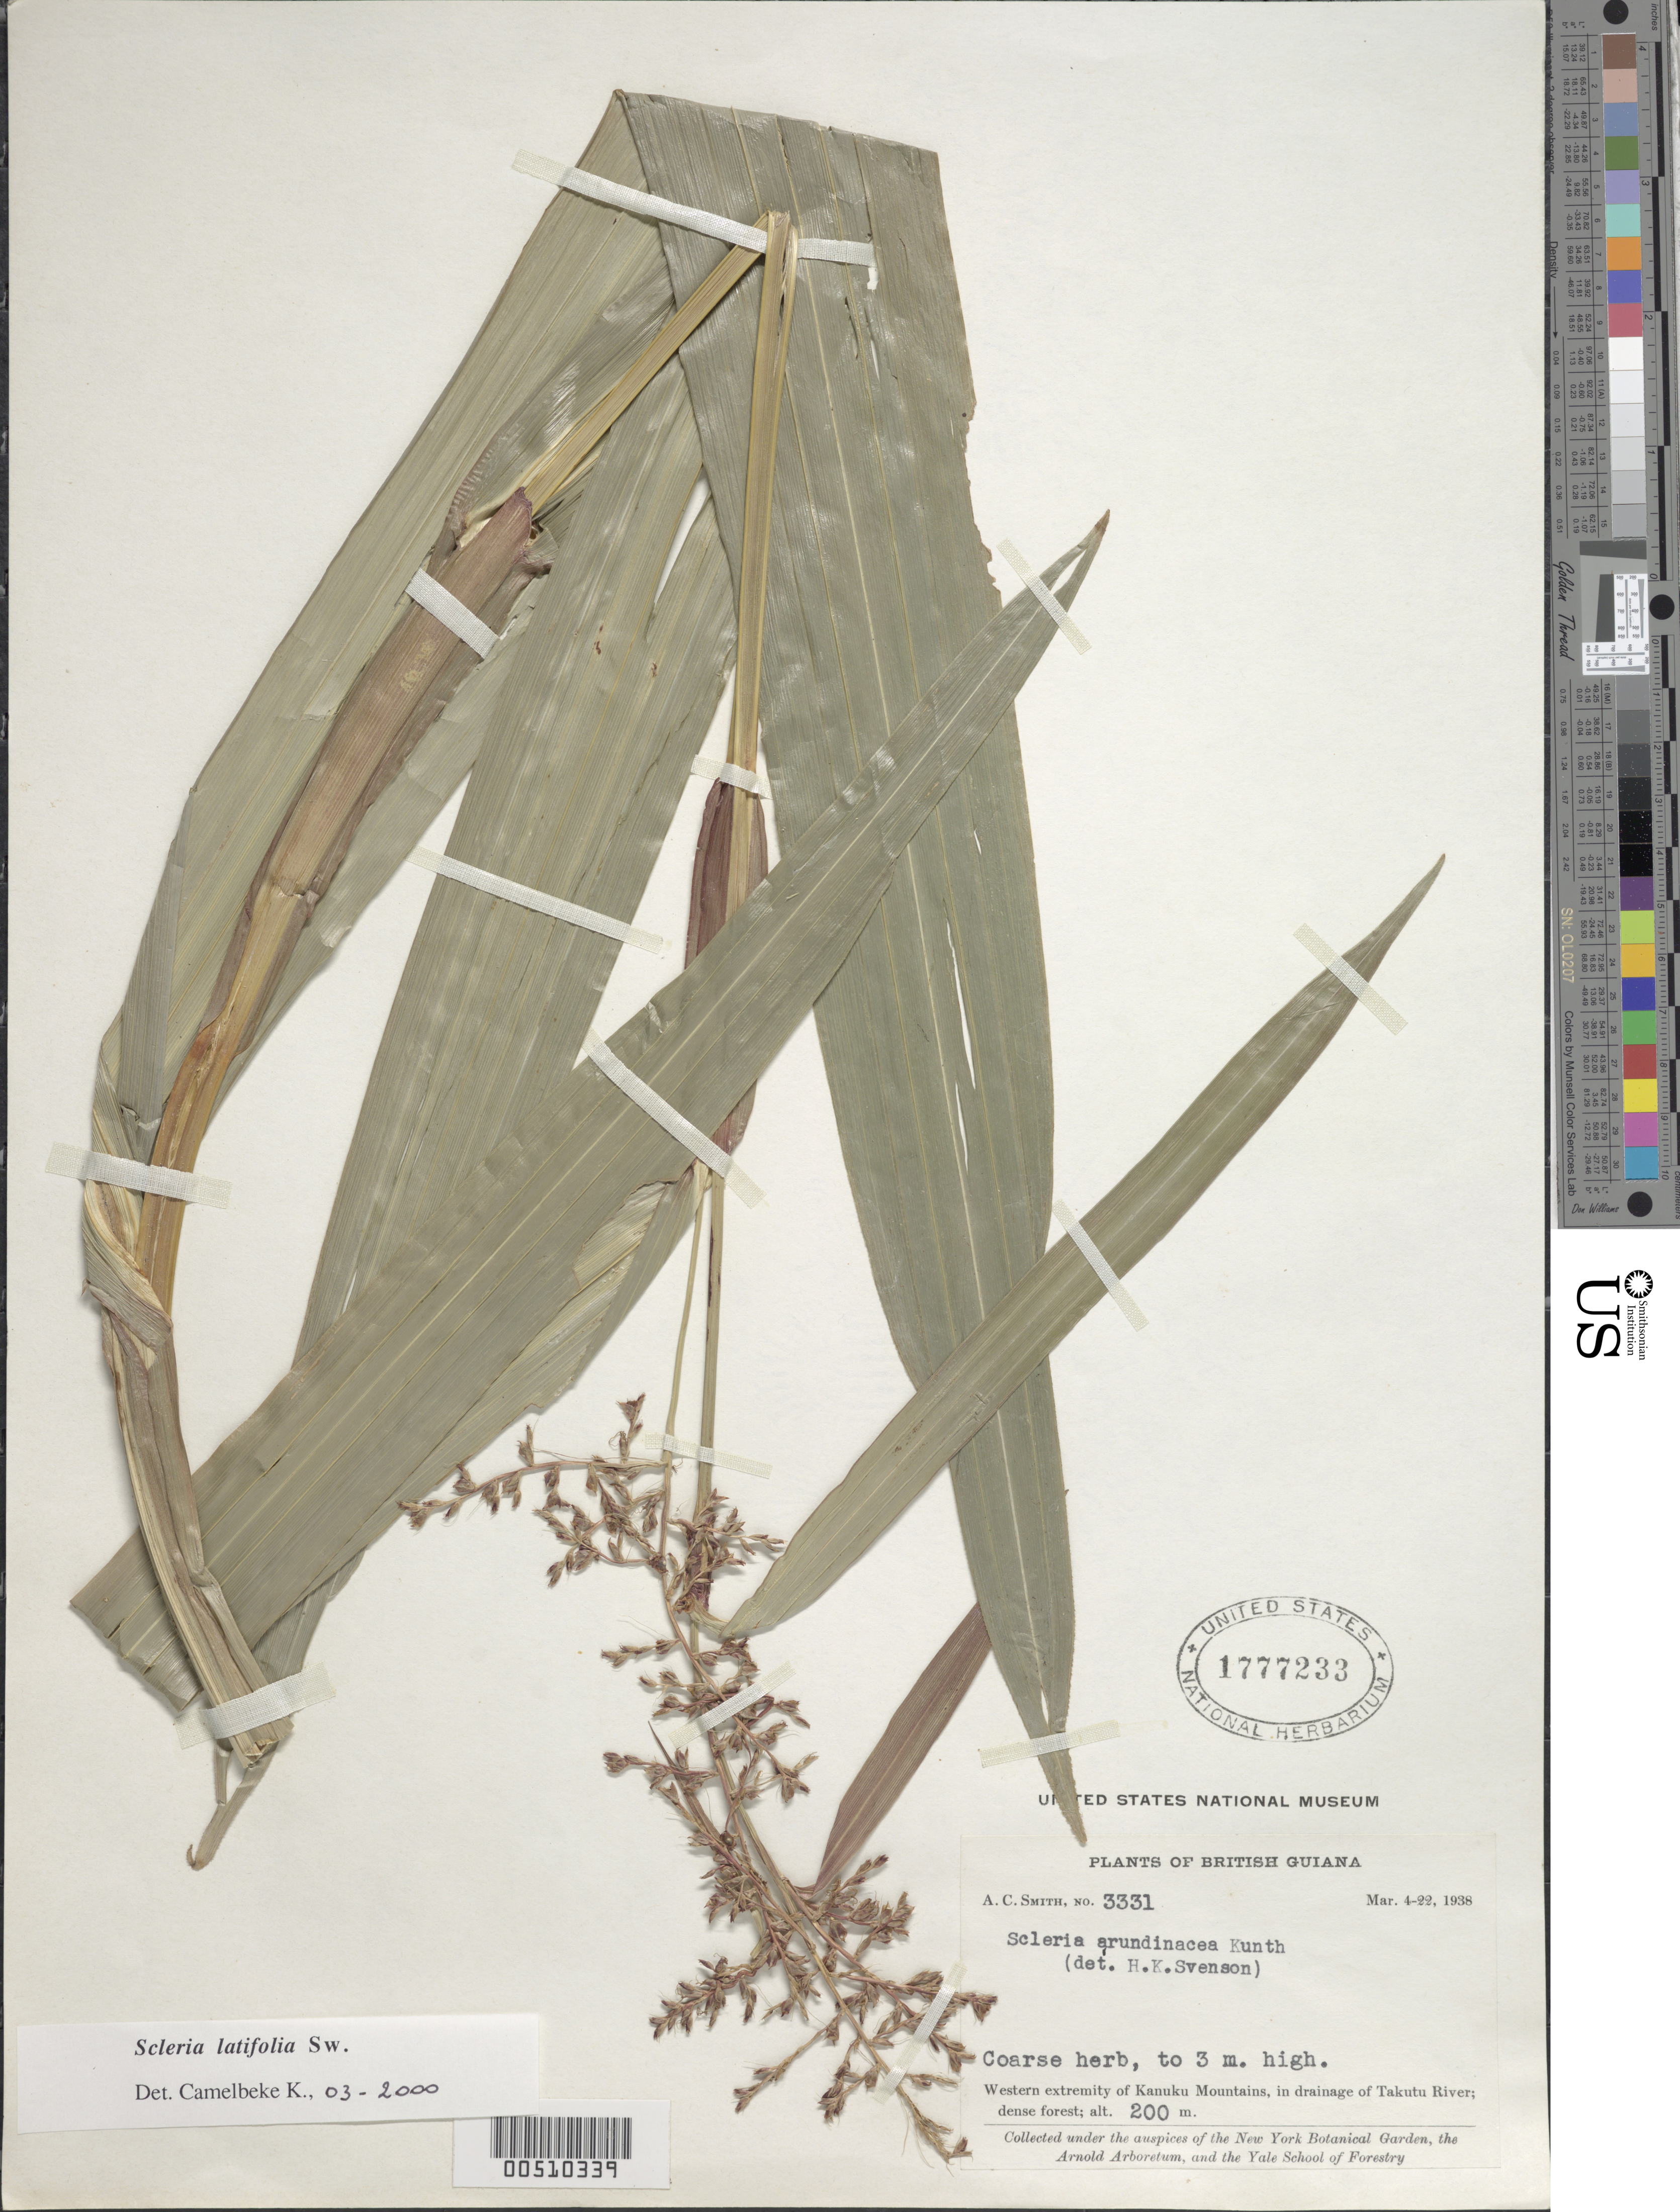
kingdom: Plantae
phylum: Tracheophyta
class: Liliopsida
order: Poales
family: Cyperaceae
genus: Scleria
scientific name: Scleria latifolia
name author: Sw.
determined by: Camelbeke, K.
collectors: A. C. Smith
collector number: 3331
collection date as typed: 04 Mar 1938 to 22 Mar 1938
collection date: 1938-03-04/1938-03-22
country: Guyana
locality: Western extremity of Kanuku Mountains, in drainage of Takutu River.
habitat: Dense forest.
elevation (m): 200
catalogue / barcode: US 1777233